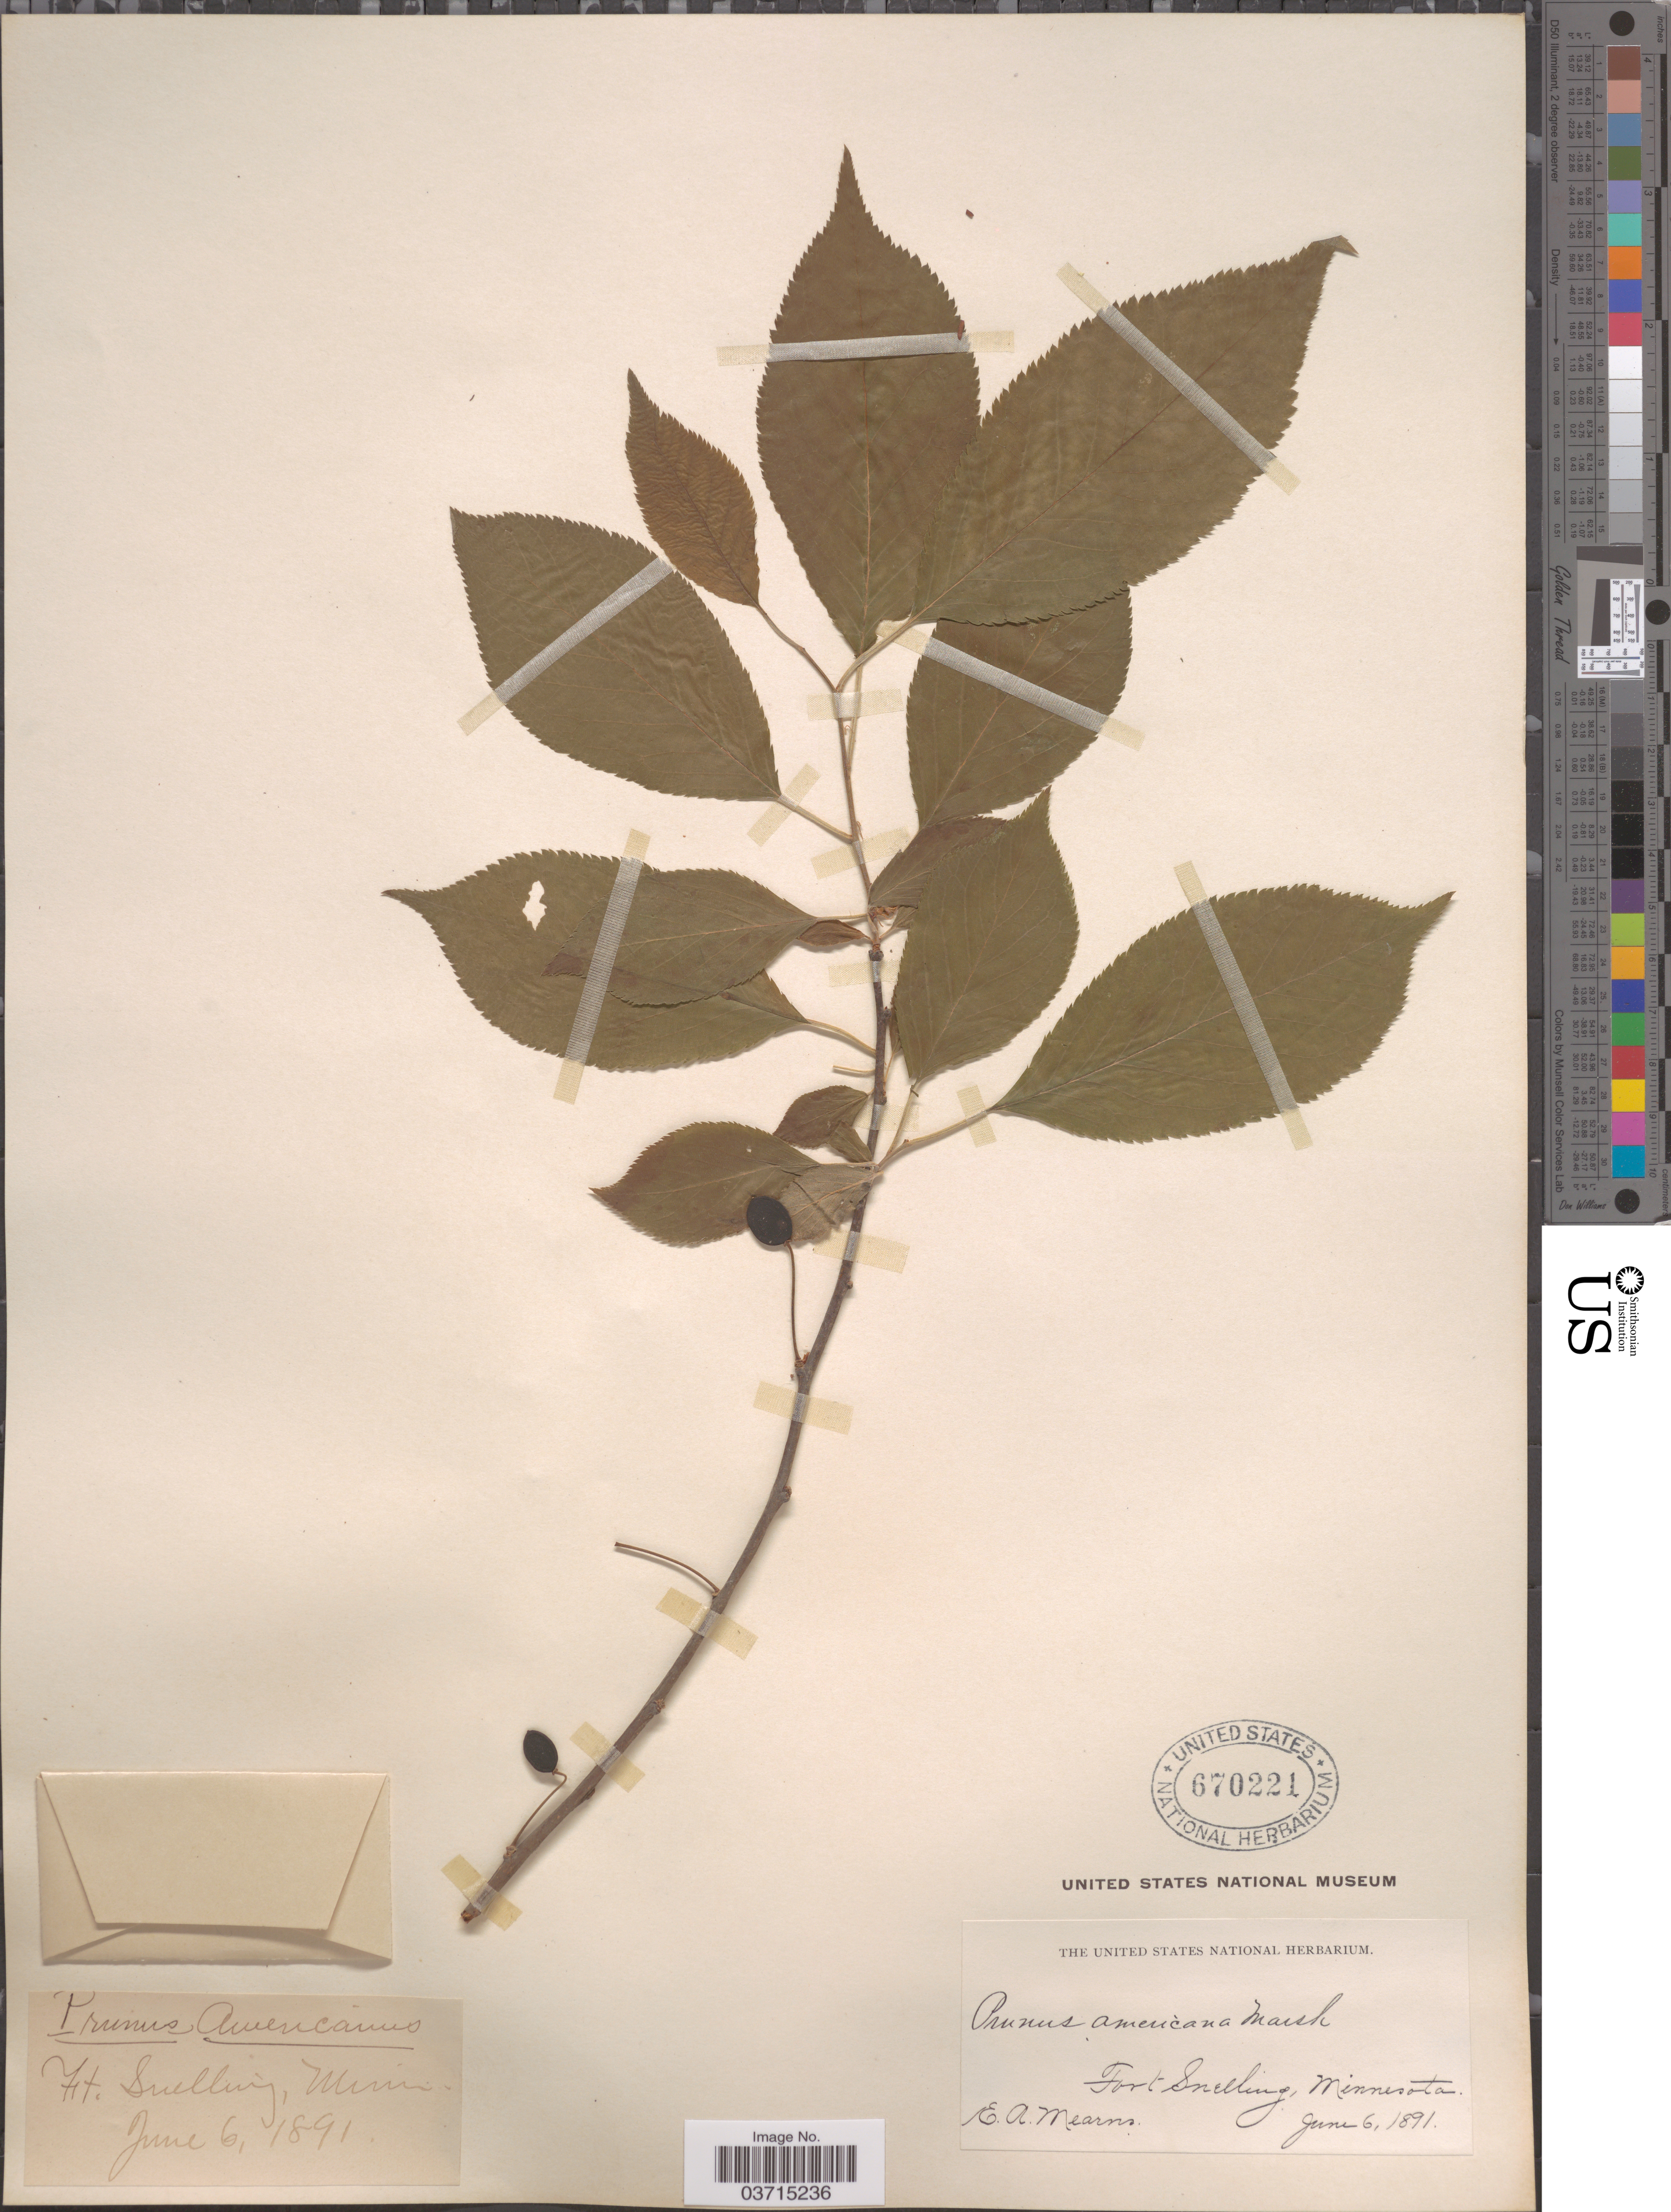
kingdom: Plantae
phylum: Tracheophyta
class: Magnoliopsida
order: Rosales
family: Rosaceae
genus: Prunus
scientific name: Prunus americana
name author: Marshall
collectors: E. A. Mearns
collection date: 1891-06-06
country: United States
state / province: Minnesota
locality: Fort Snelling.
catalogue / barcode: US 670221